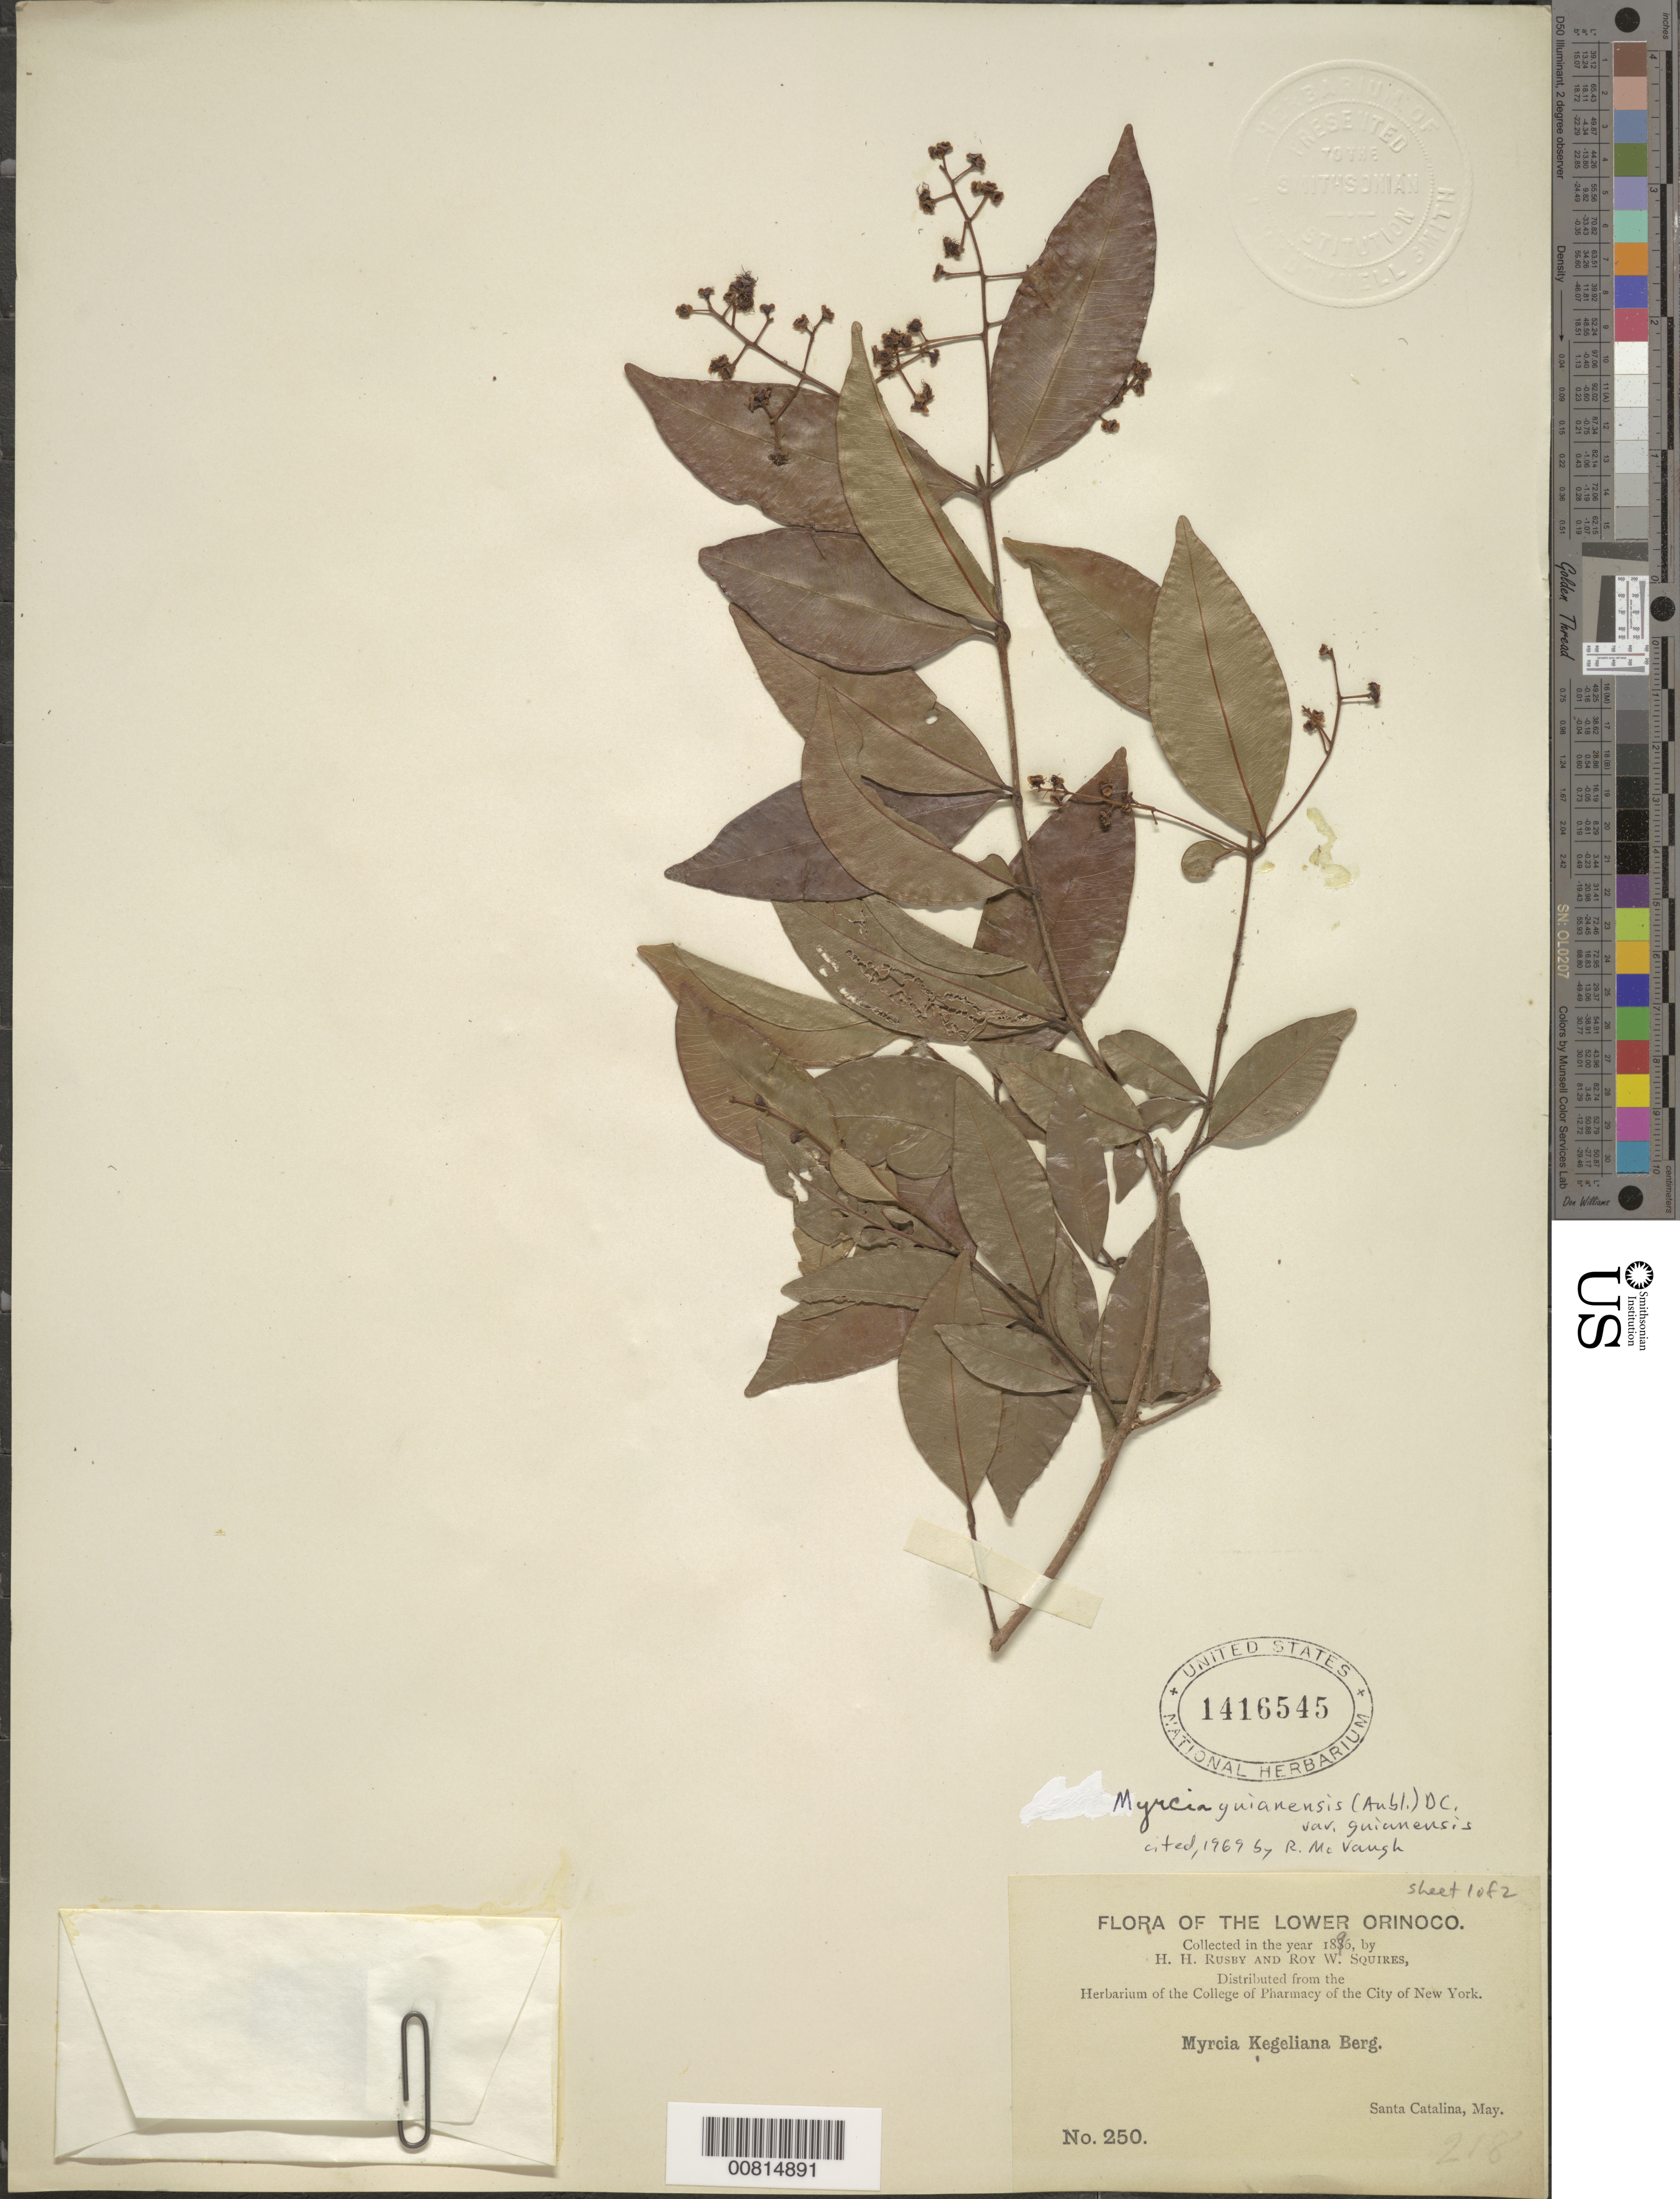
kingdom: Plantae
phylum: Tracheophyta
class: Magnoliopsida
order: Myrtales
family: Myrtaceae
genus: Myrcia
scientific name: Myrcia guianensis var. guianensis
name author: (Aubl.) DC.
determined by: McVaugh, R.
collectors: H. H. Rusby & R. Squires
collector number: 250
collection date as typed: May 1896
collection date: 1896-05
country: Venezuela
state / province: Delta Amacuro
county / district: Tucupita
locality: Lower Orinoco, Santa Catalina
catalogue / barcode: US 1416545